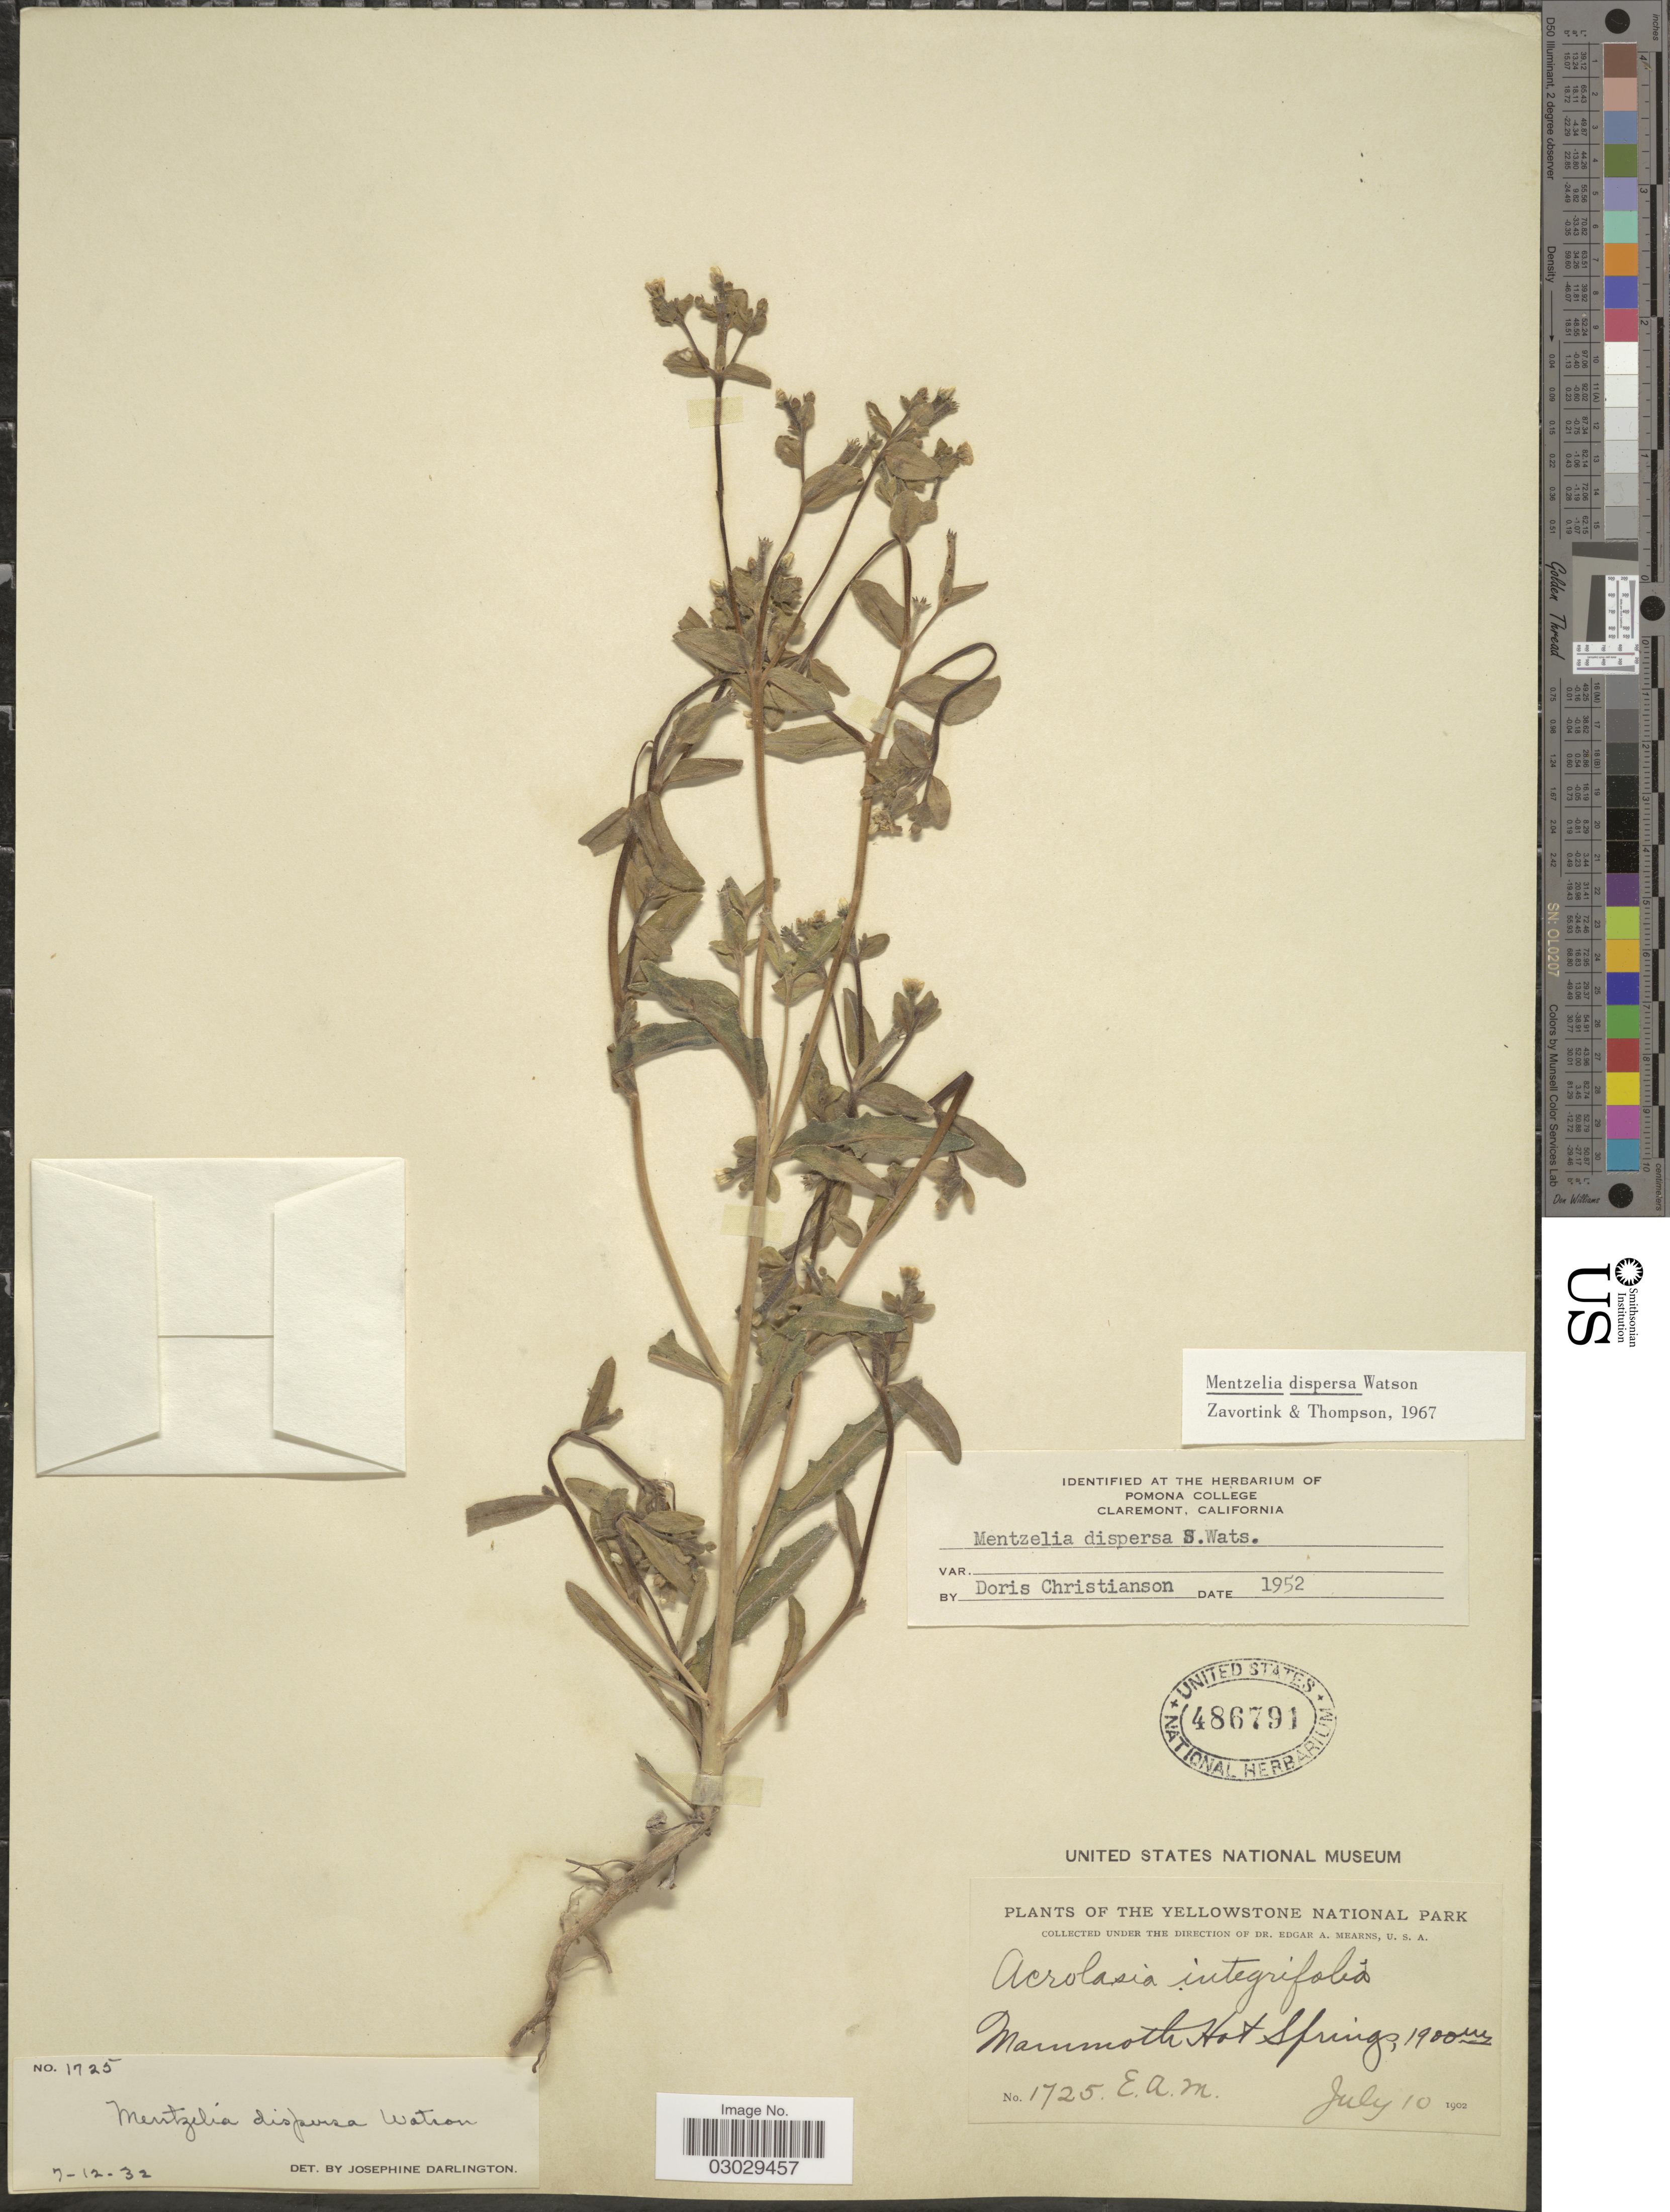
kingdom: Plantae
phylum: Tracheophyta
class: Magnoliopsida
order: Cornales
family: Loasaceae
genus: Mentzelia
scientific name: Mentzelia dispersa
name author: S. Watson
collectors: E. A. Mearns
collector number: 1725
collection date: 1902-07-10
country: United States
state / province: Wyoming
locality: The Yellowstone National Park. Mammoth Hot Springs.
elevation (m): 1900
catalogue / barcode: US 486791